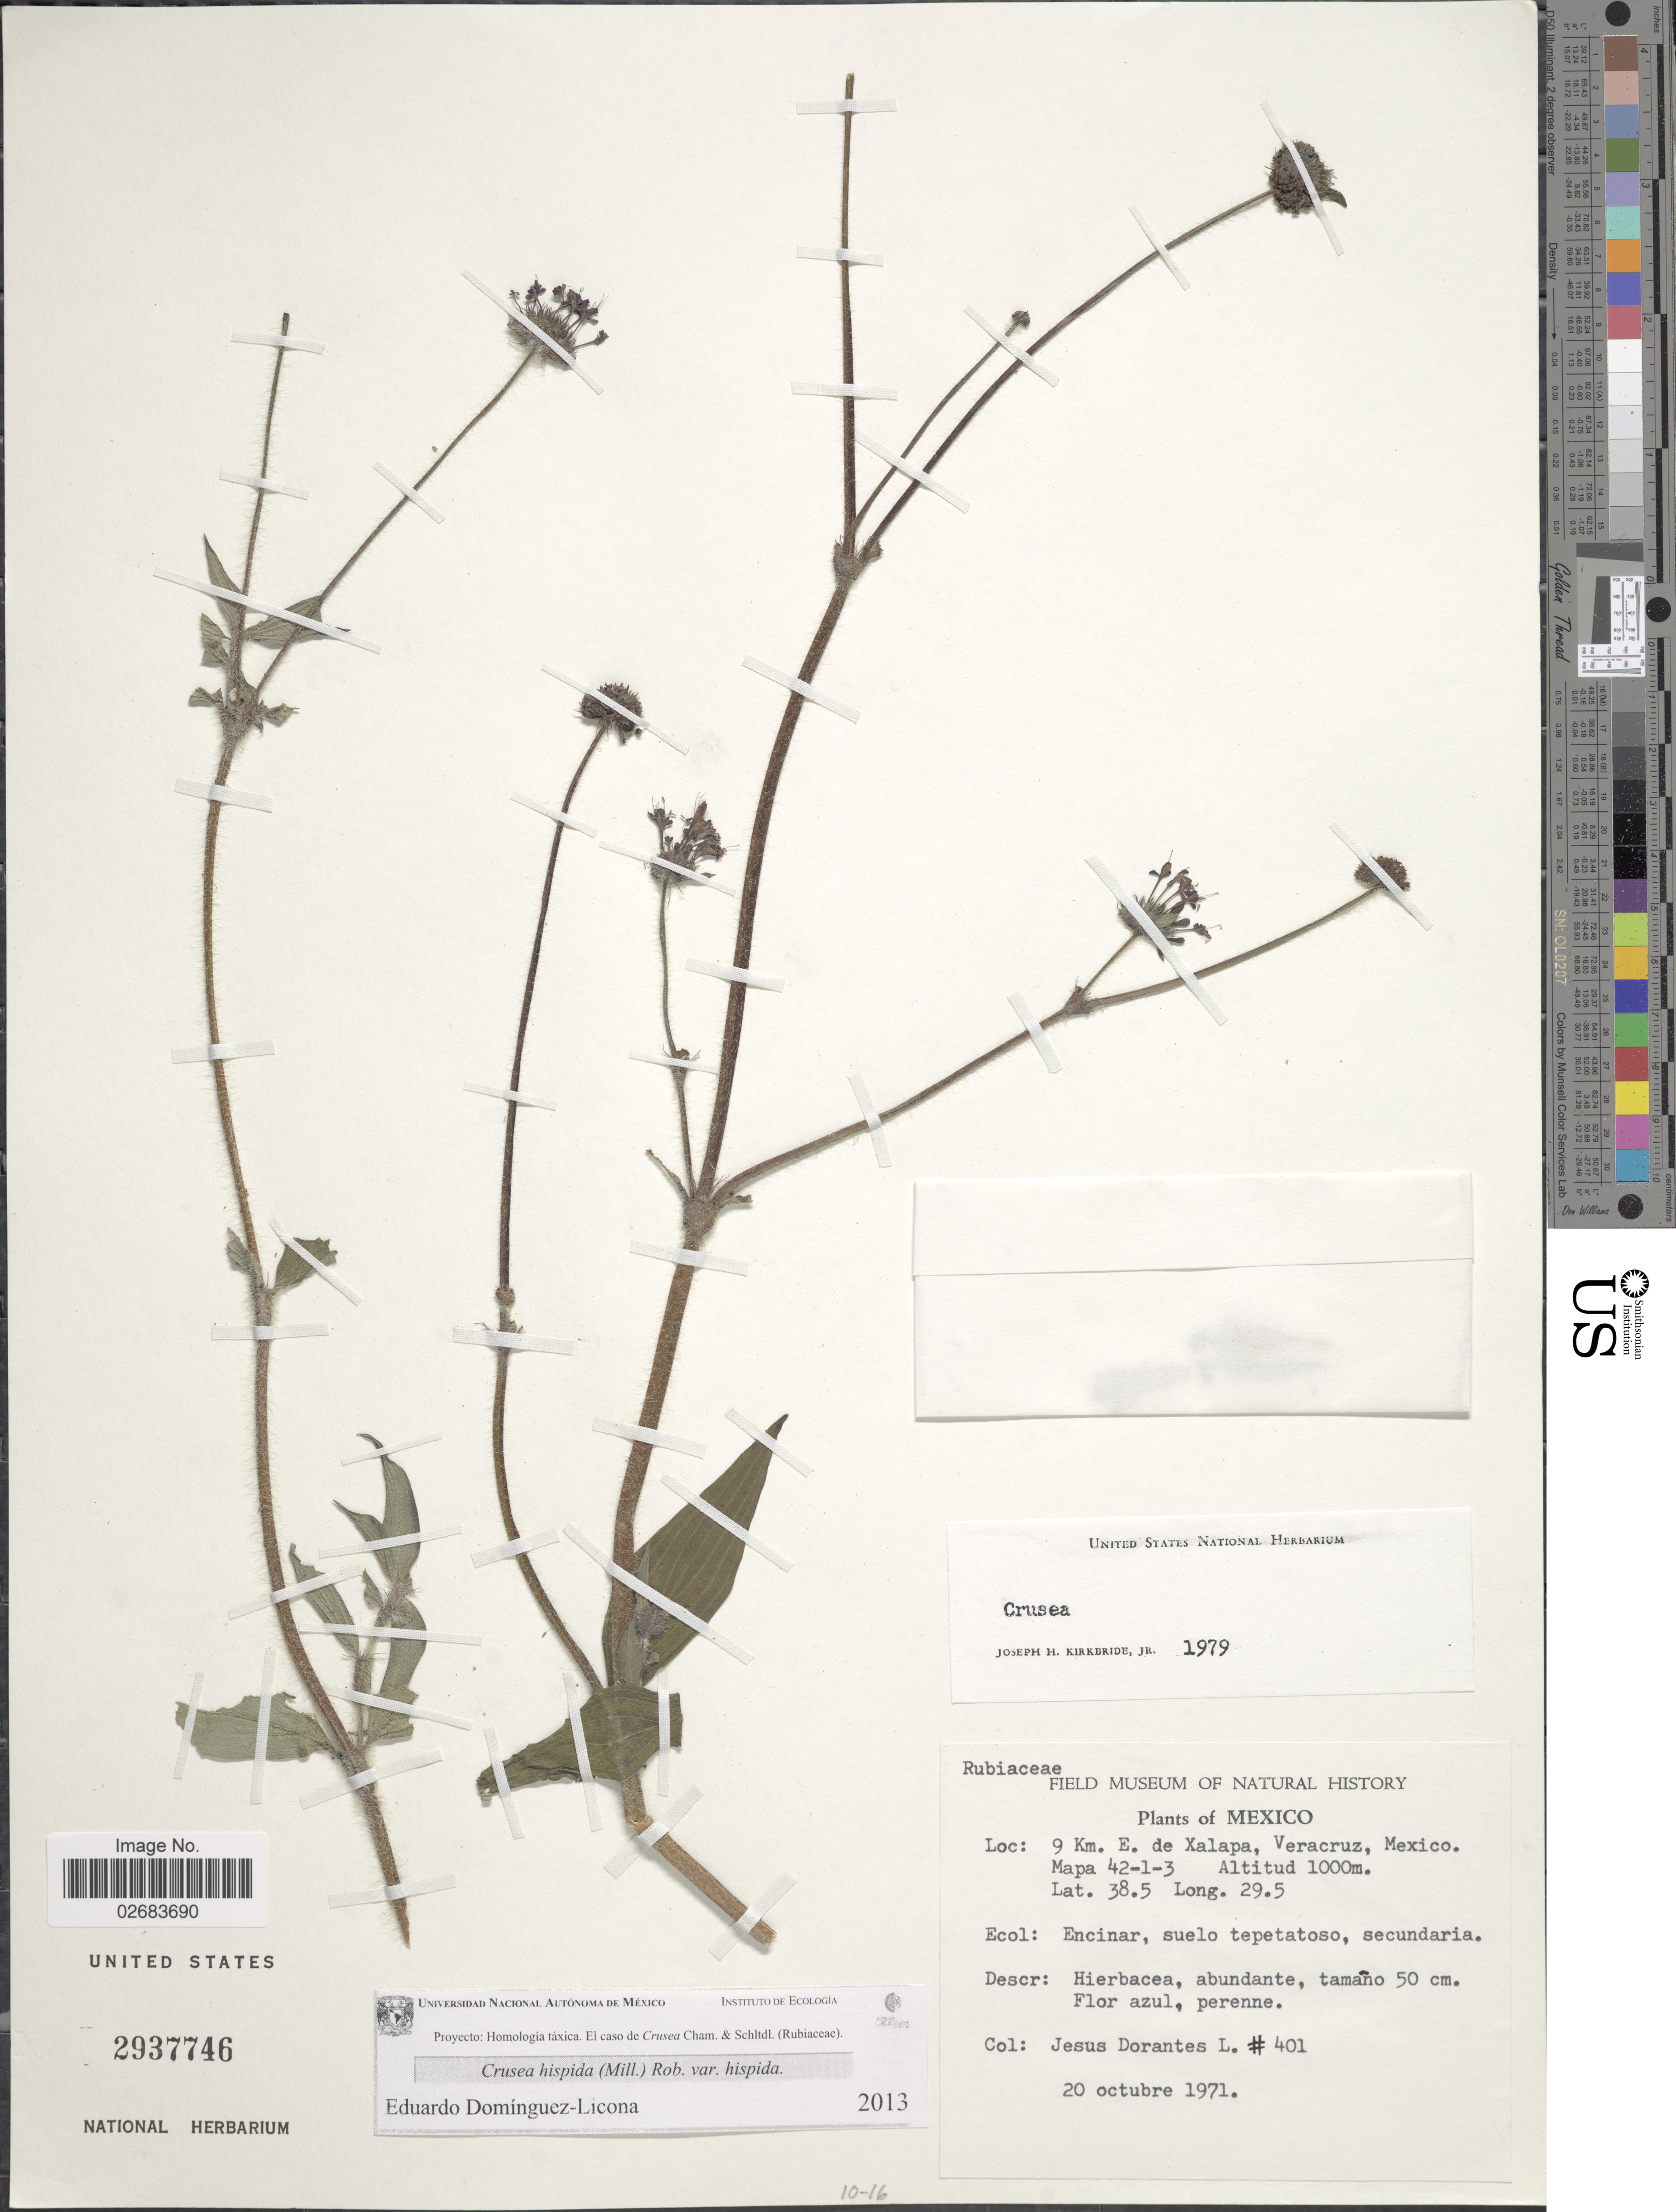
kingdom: Plantae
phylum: Tracheophyta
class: Magnoliopsida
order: Gentianales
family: Rubiaceae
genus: Crusea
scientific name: Crusea hispida var. hispida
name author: (Mill.) B.L. Rob.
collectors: J. Dorantes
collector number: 401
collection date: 1971-10-20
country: Mexico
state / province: Veracruz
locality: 9 Km. E. de Xalapa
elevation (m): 1000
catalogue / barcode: US 2937746